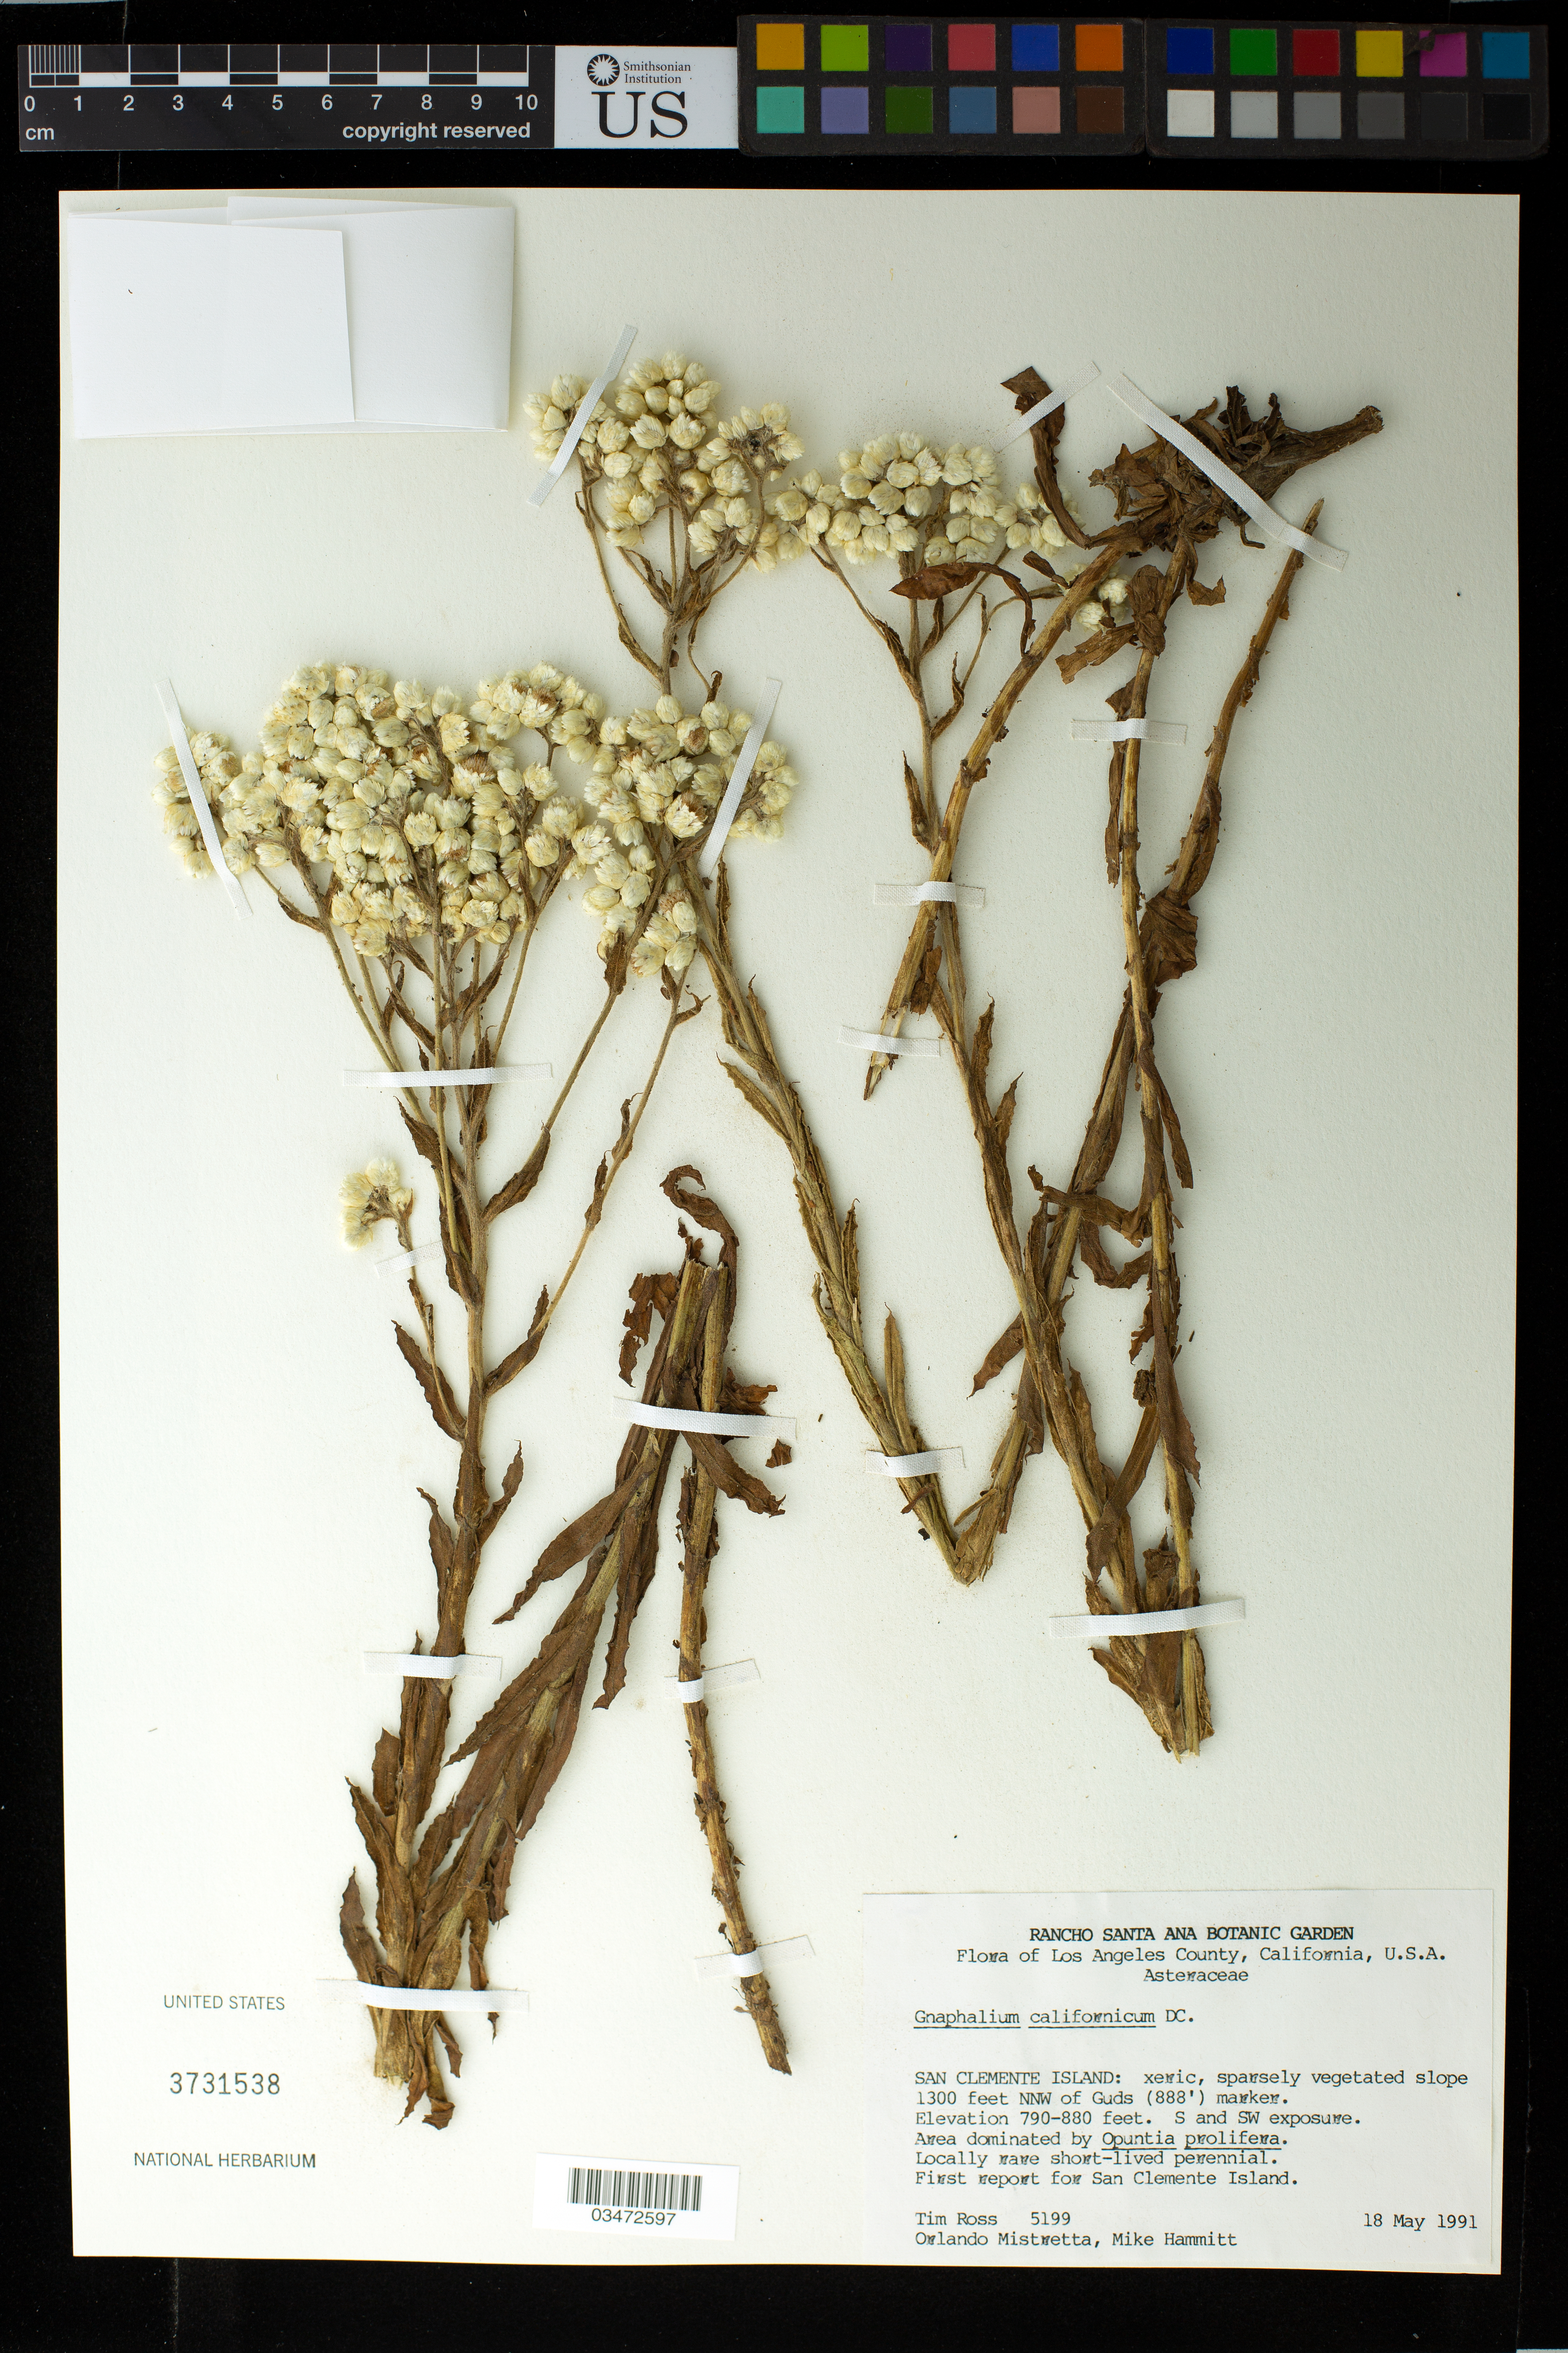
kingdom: Plantae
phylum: Tracheophyta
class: Magnoliopsida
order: Asterales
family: Asteraceae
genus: Gnaphalium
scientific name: Gnaphalium californicum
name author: DC.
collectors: T. Ross, O. Mistretta & M. Hammitt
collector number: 5199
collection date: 1991-05-18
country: United States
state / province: California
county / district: Los Angeles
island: San Clemente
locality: San Clemente Island: xeric, sparsely vegetated slope 1300 feet NNW of Guds (888') marker.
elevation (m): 241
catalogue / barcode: US 3731538